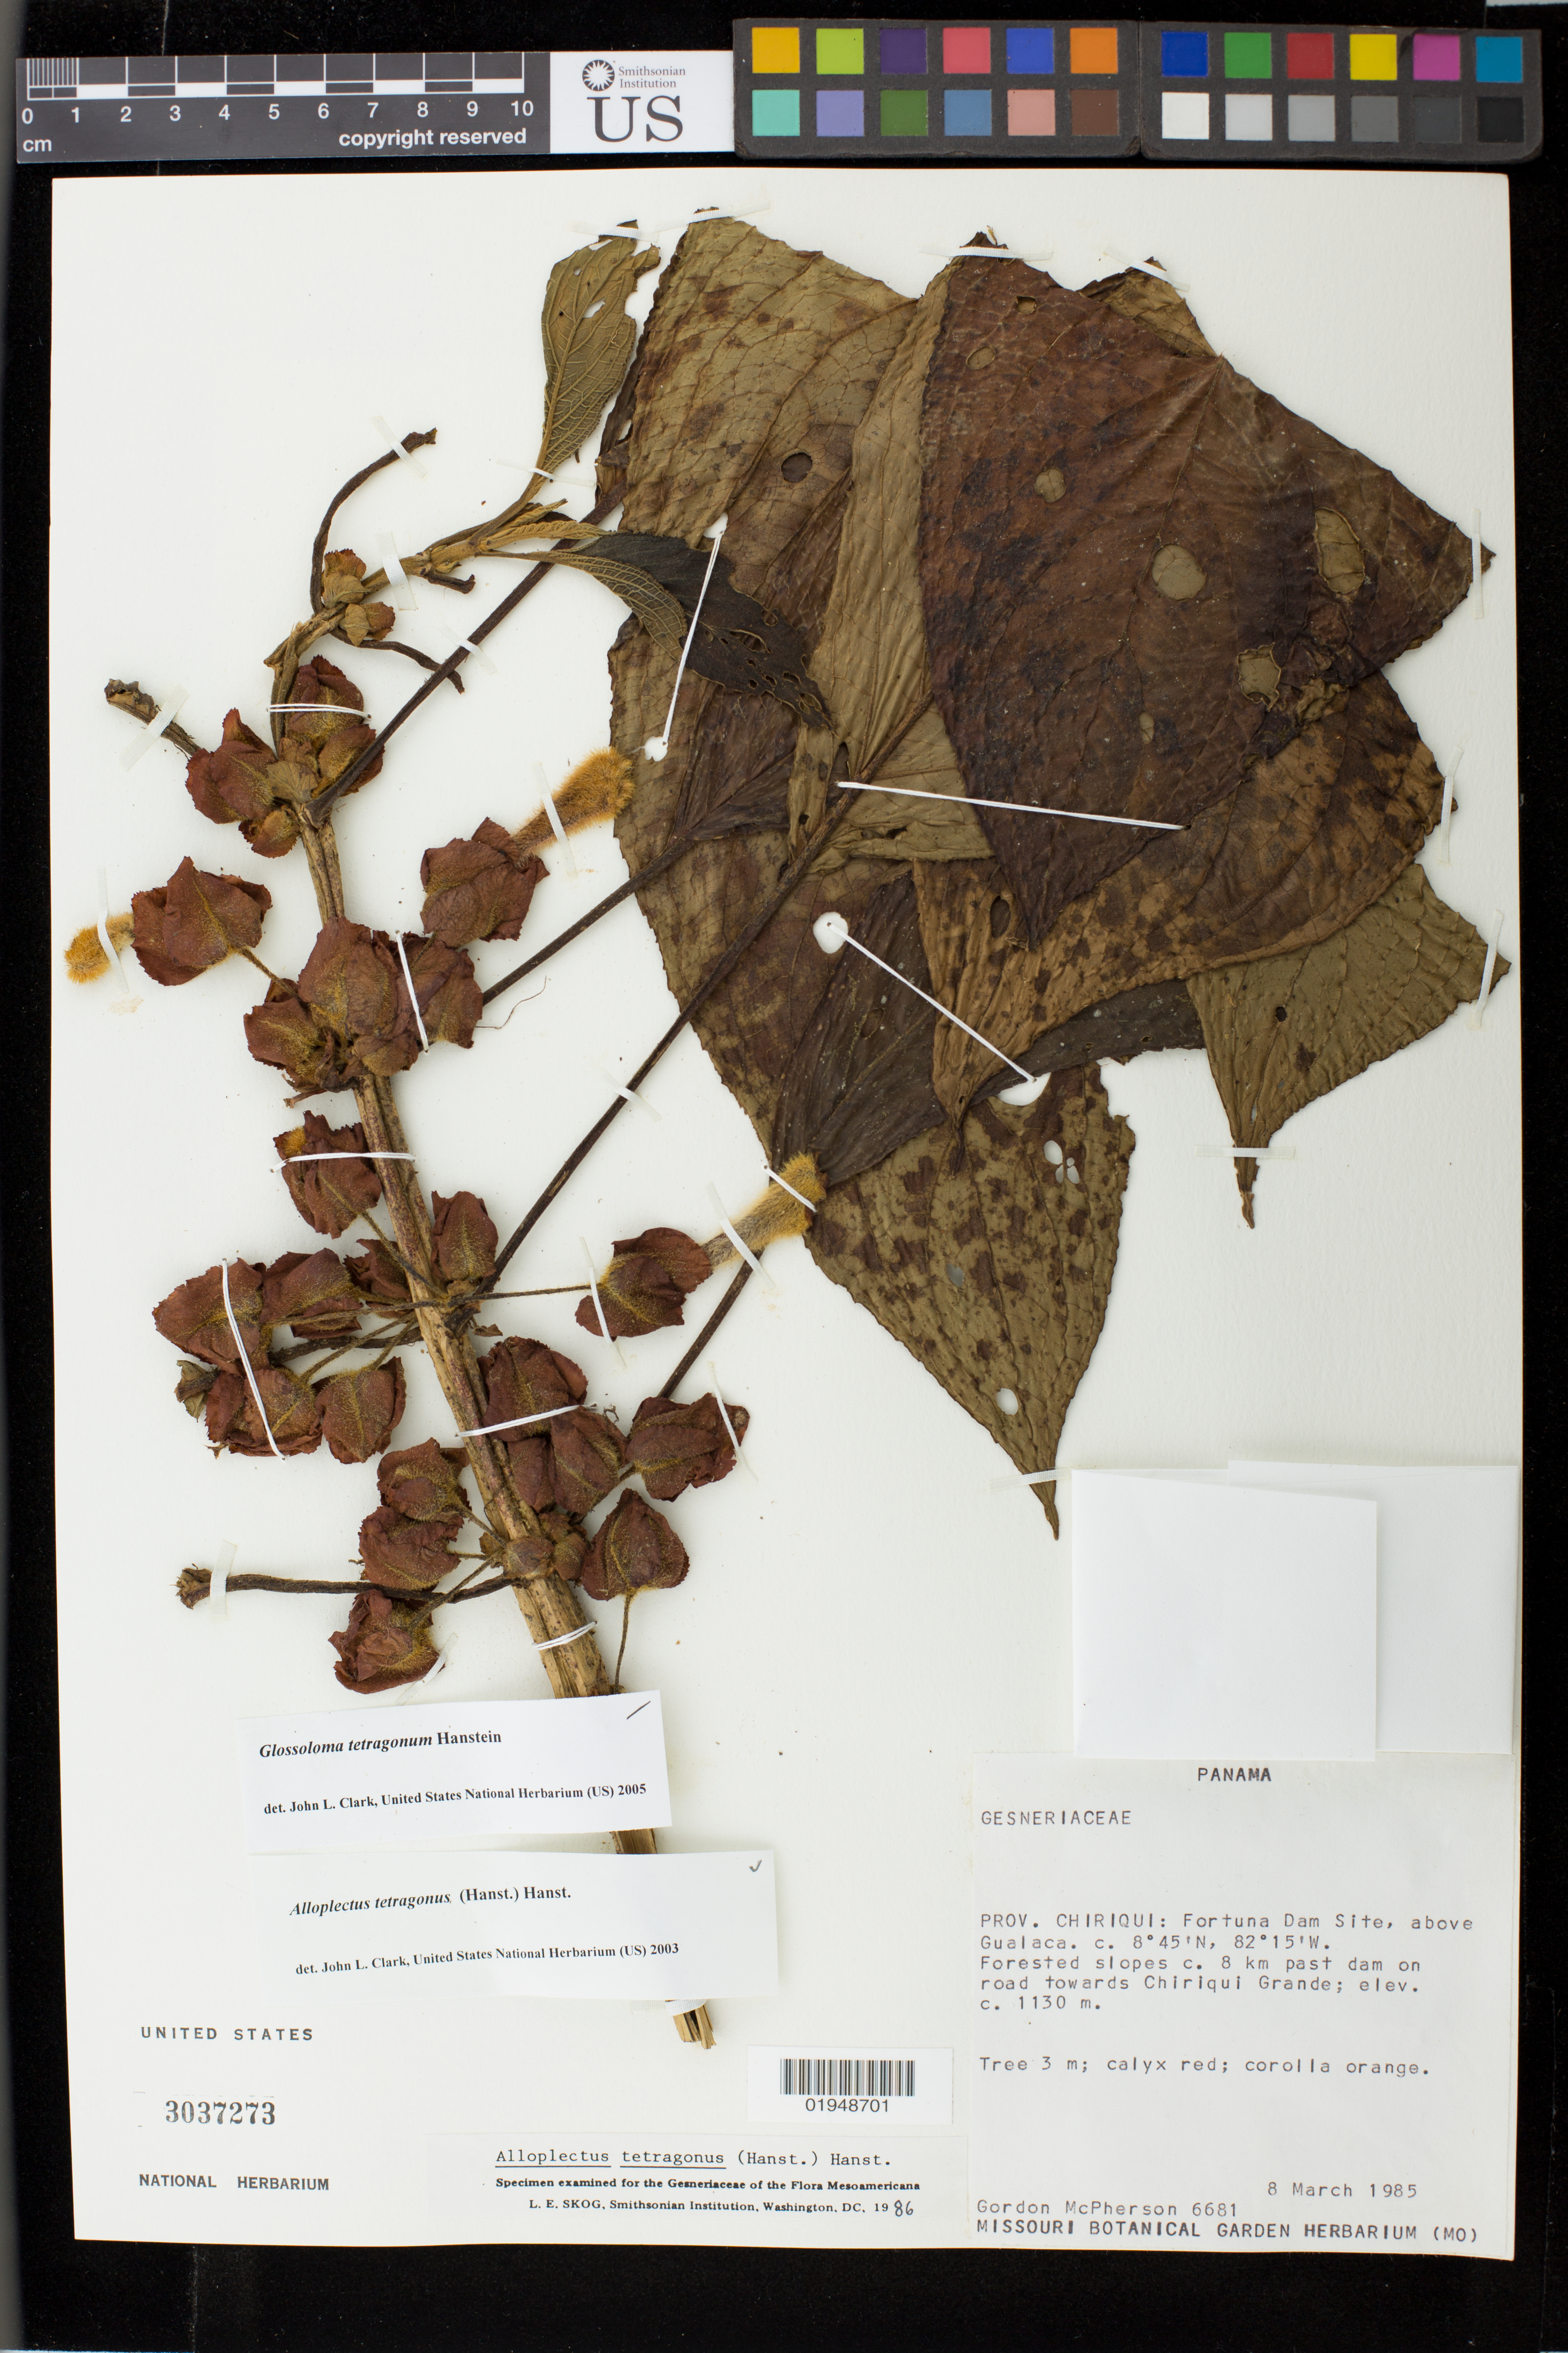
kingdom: Plantae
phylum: Tracheophyta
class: Magnoliopsida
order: Lamiales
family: Gesneriaceae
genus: Glossoloma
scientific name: Glossoloma tetragonum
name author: Hanst.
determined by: Clark, J. L., (SEL), The Marie Selby Botanical Garden (UNITED STATES)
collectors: G. McPherson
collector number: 6681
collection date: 1985-03-08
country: Panama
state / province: Chiriqui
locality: Fortuna Dam Site, above Gualaca. Forested slopes c. 8 km past dam on road towards Chiriquí Grande.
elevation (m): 1130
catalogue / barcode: US 3037273